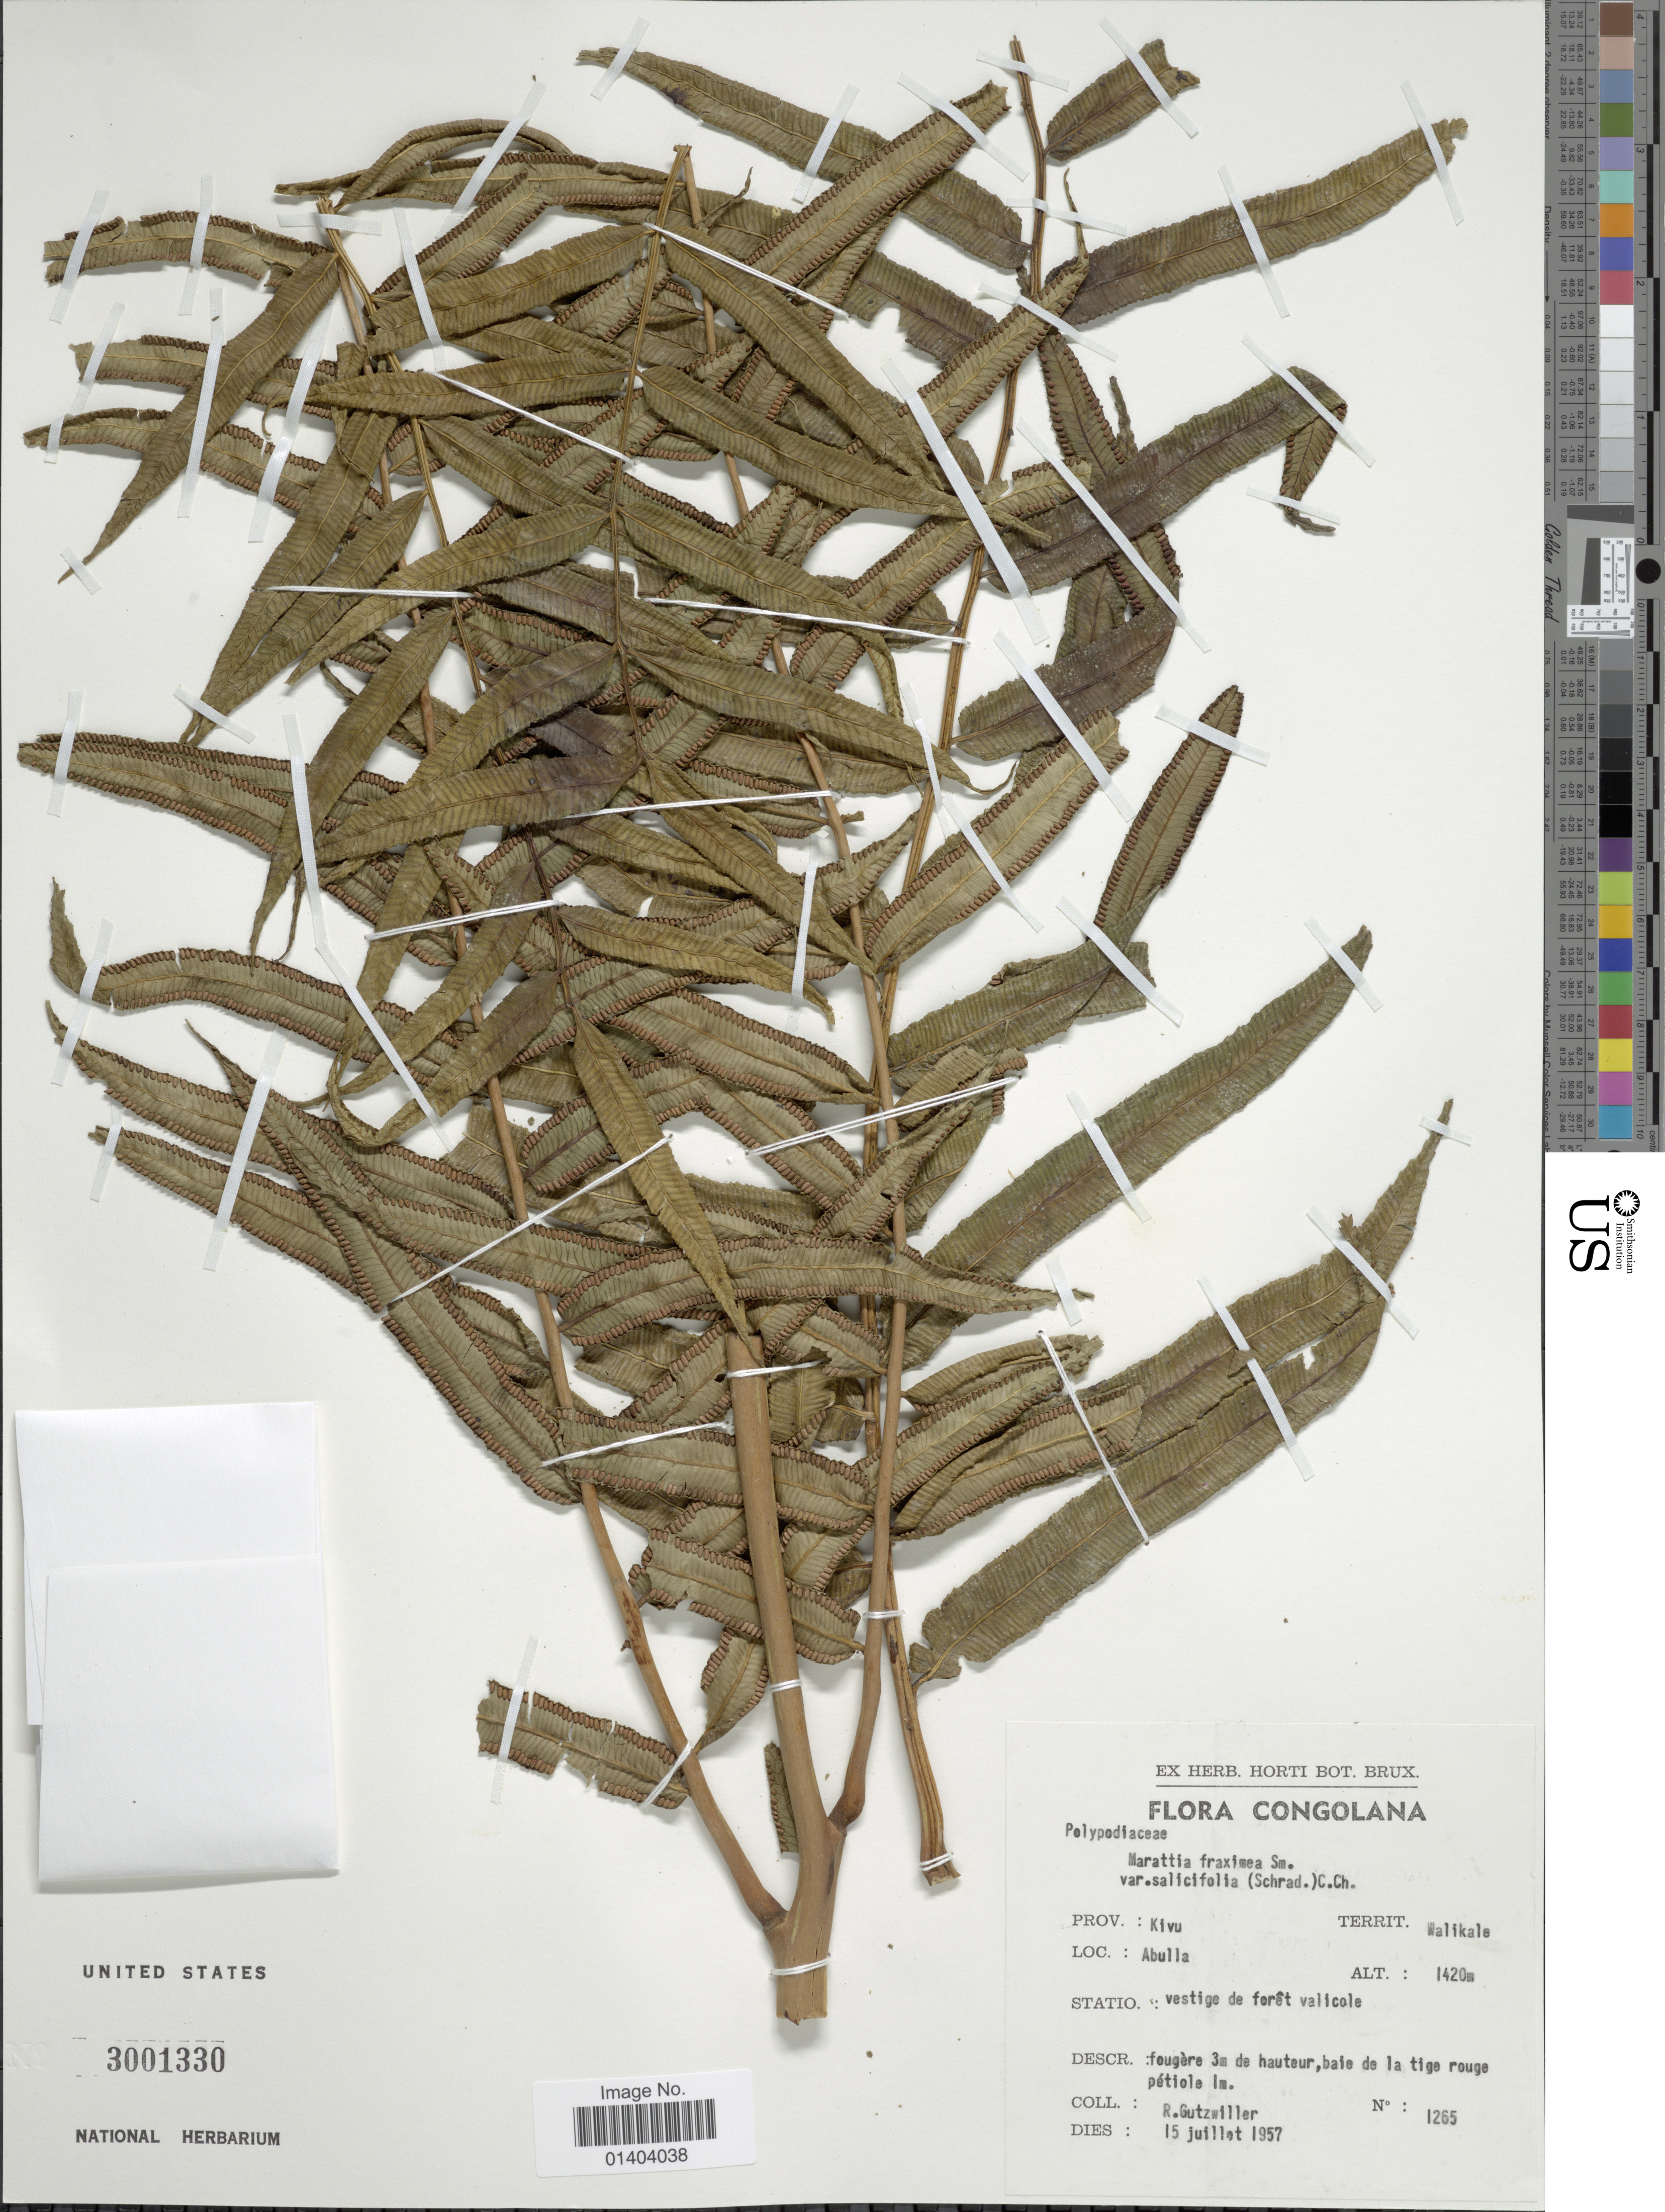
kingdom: Plantae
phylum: Tracheophyta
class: Polypodiopsida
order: Marattiales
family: Marattiaceae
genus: Ptisana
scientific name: Ptisana fraxinea var. salicifolia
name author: (Schrad.) Murdock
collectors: R. Gutzwiller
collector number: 1265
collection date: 1957-07-15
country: Congo, Democratic Republic of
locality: Prov. Kivu, Territ. Walikale, Abulla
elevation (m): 1420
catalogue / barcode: US 3001330